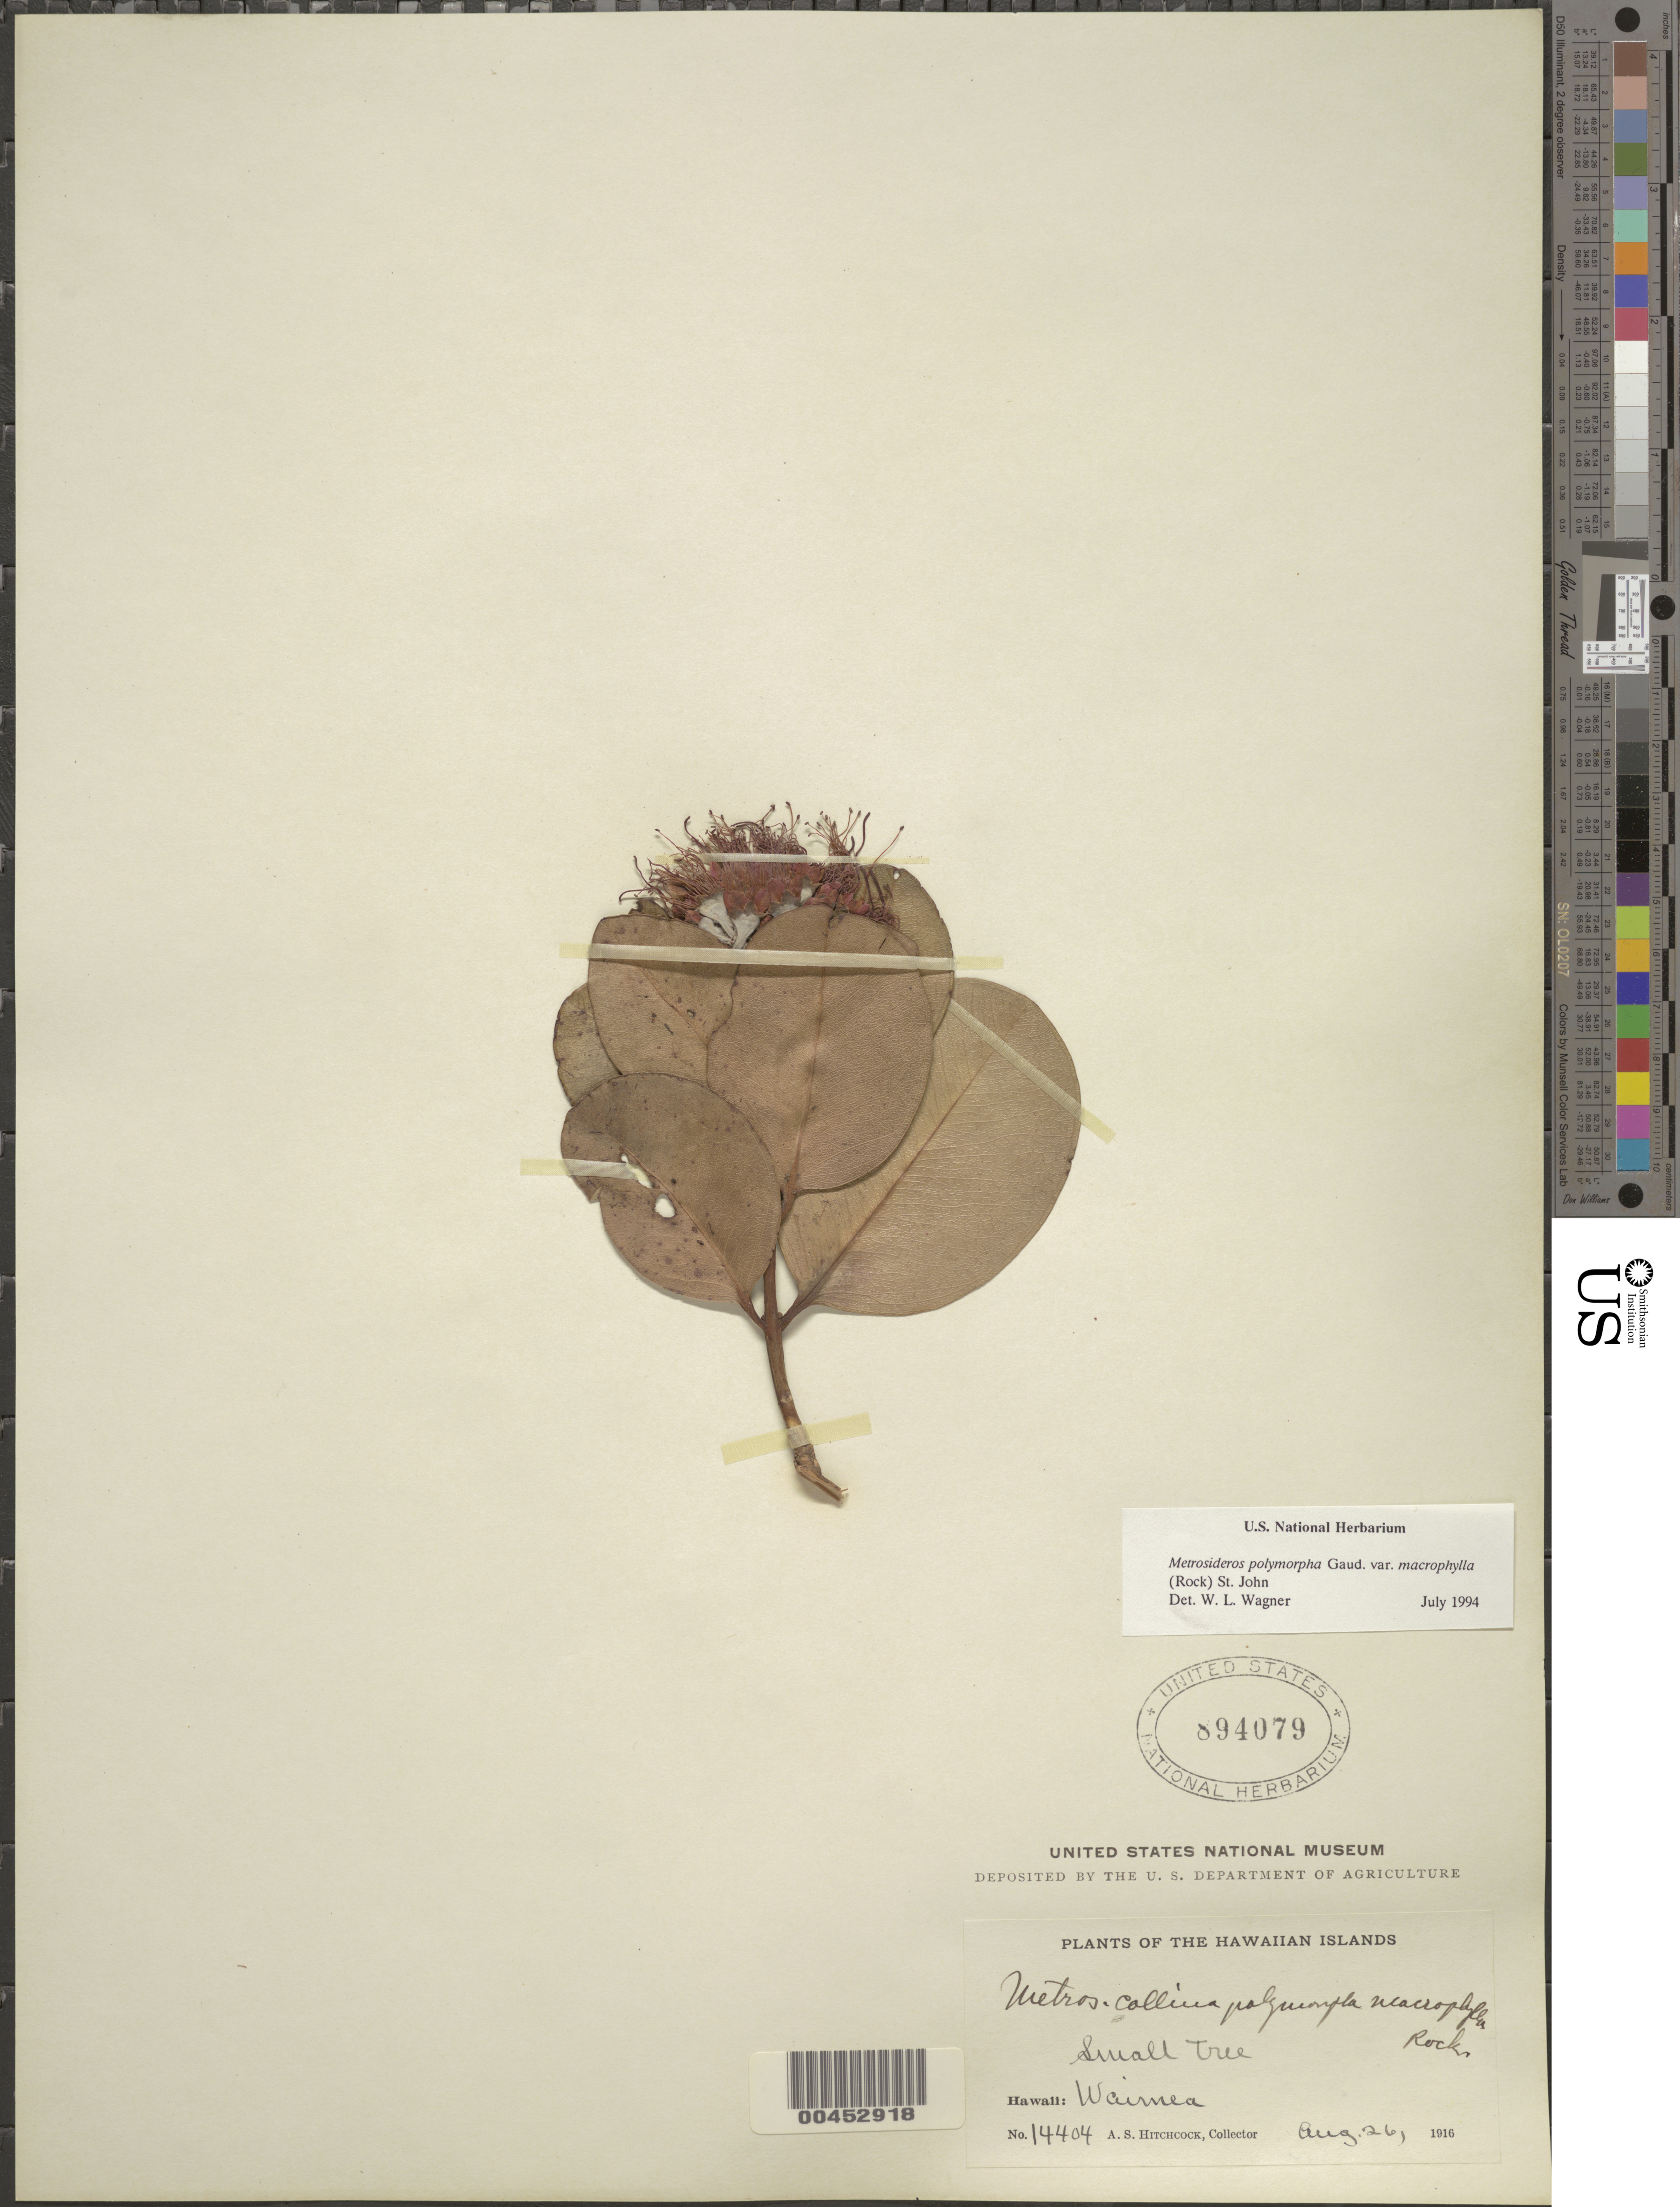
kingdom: Plantae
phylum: Tracheophyta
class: Magnoliopsida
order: Myrtales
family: Myrtaceae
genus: Metrosideros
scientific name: Metrosideros polymorpha var. macrophylla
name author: (Rock) H. St. John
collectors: A. S. Hitchcock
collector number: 14404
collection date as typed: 26 Aug 1916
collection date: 1916-08-26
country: United States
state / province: Hawaii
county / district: Hawaii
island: Hawaii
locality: Waimea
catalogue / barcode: US 894079